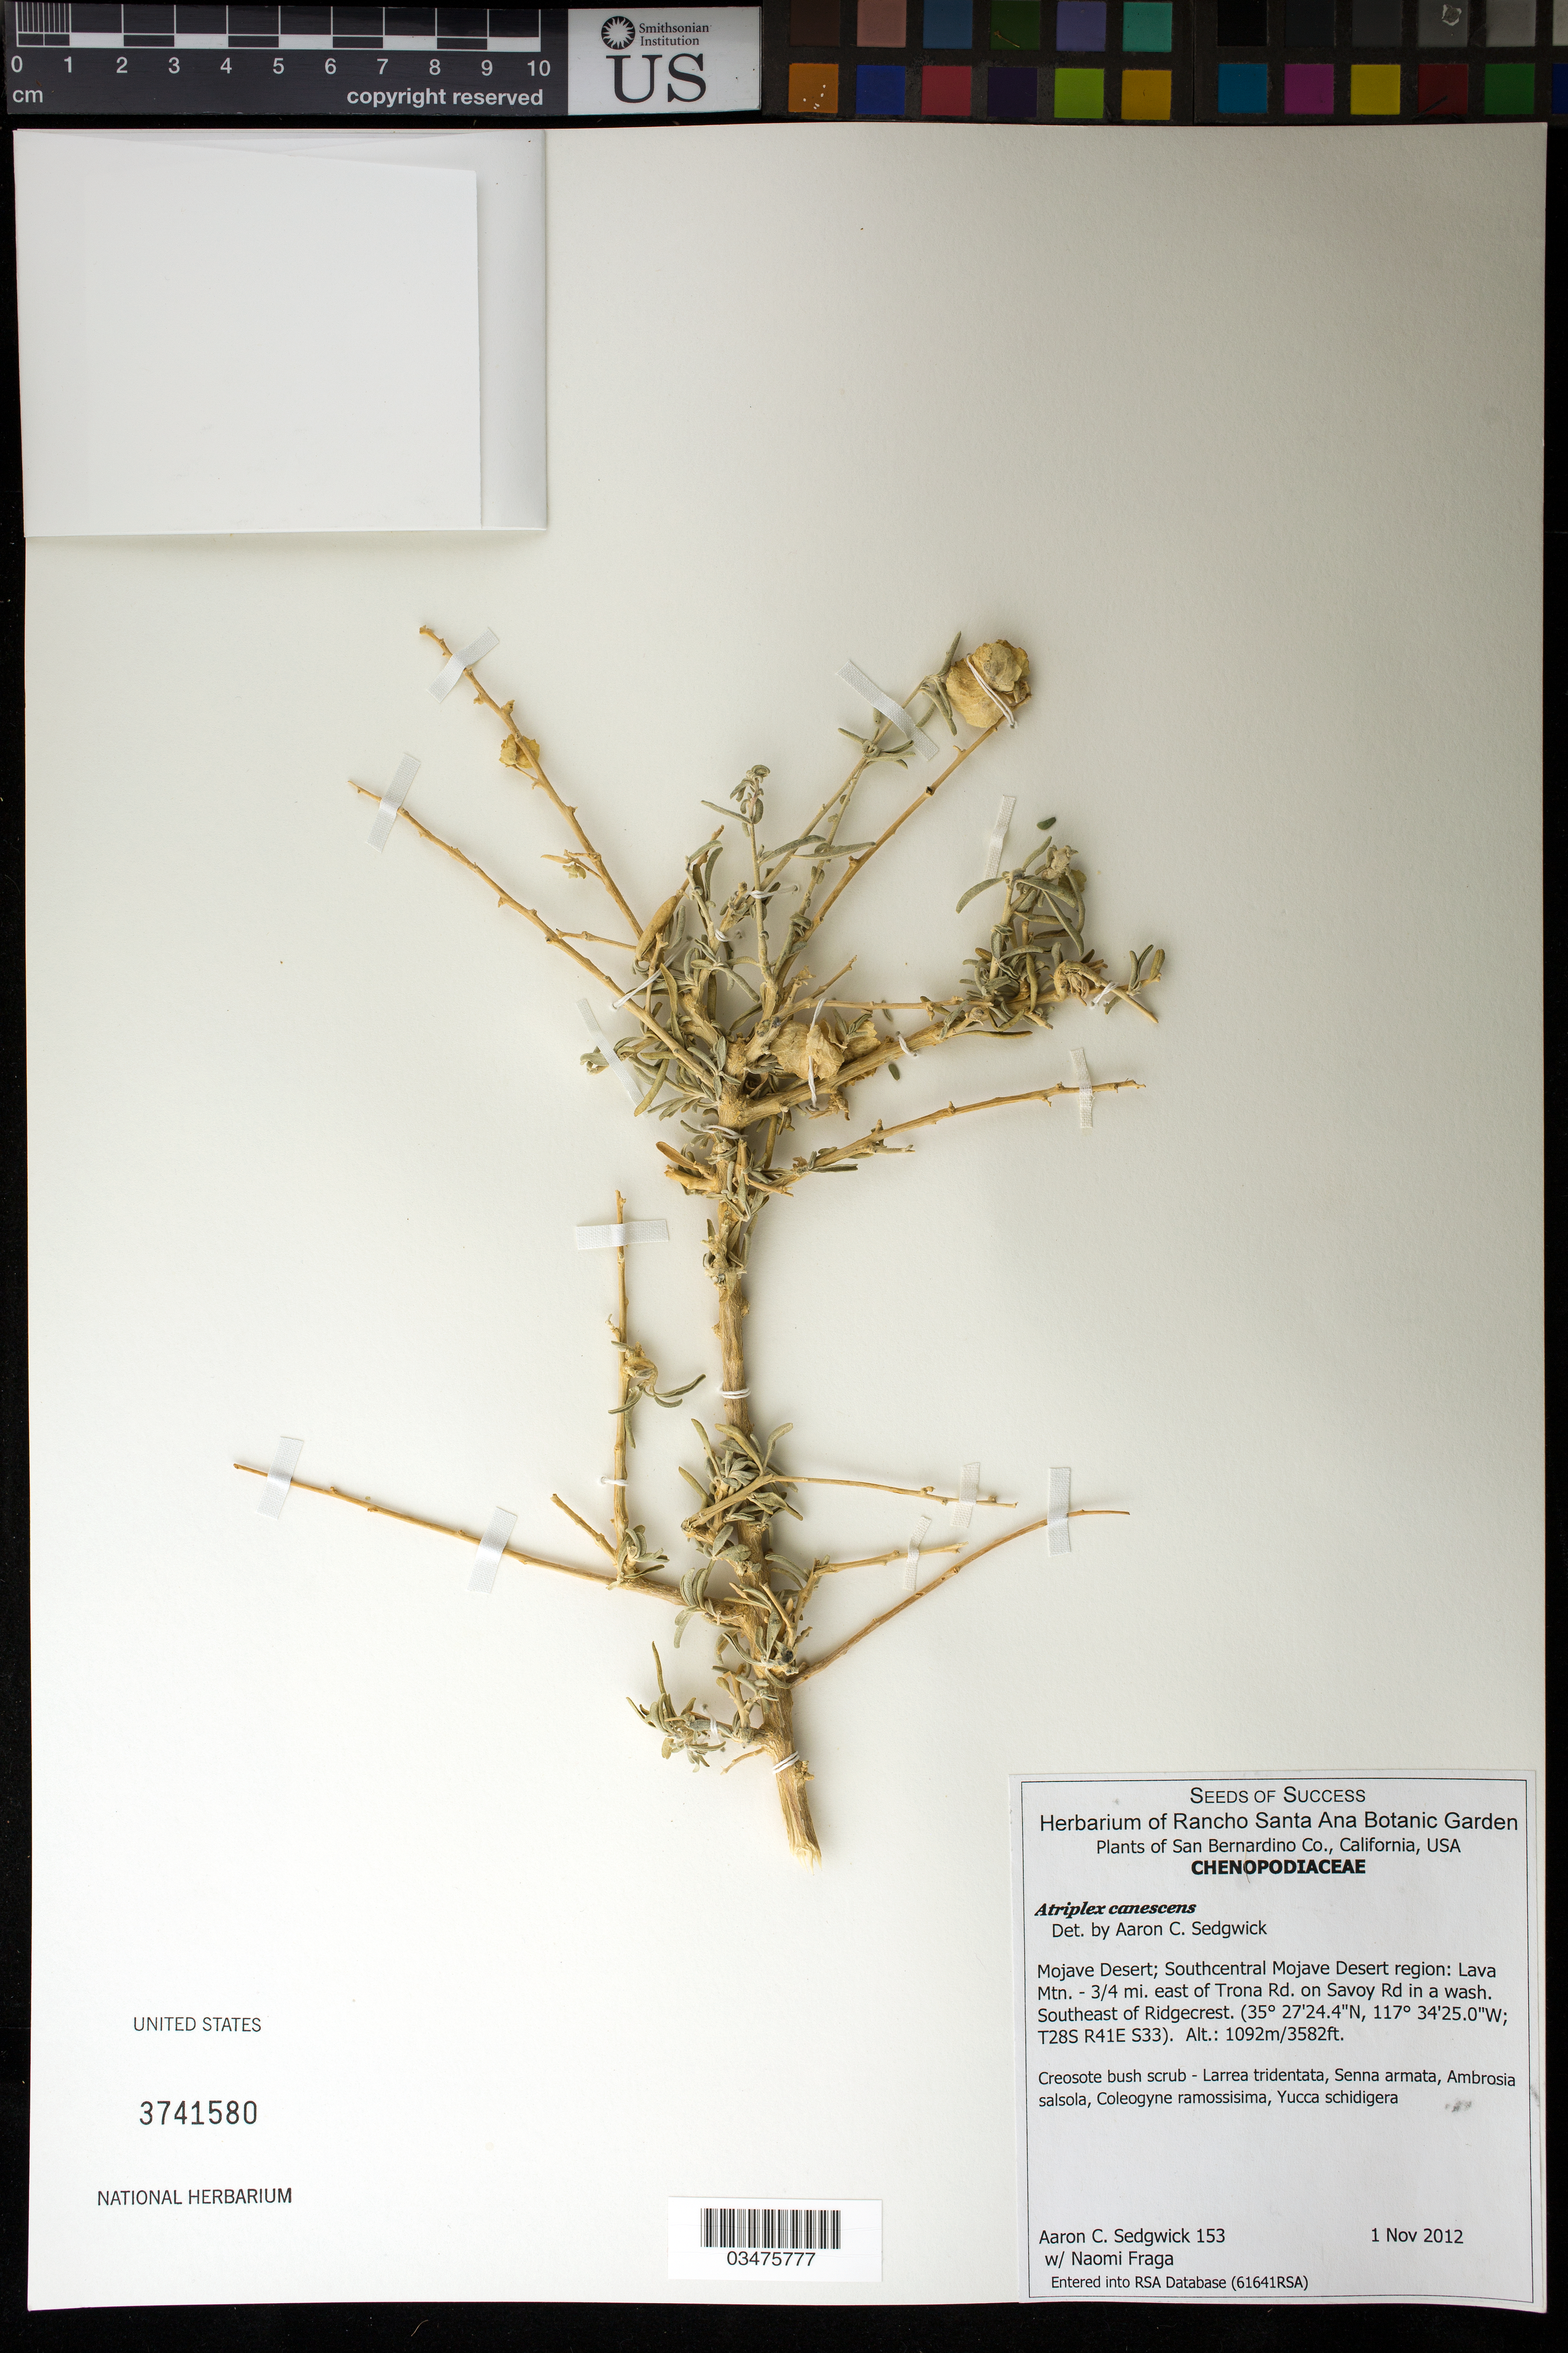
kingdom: Plantae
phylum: Tracheophyta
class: Magnoliopsida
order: Caryophyllales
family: Amaranthaceae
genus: Atriplex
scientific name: Atriplex canescens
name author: (Pursh) Nutt.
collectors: A. Sedgwick & N. Fraga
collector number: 153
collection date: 2012-11-01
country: United States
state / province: California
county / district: San Bernardino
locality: Southcentral Mojave Desert, Lava Mtn, 3/4 mi. E of Trona Rd. on Savoy Rd. in a wash. SE of Ridgecrest.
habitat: Creosote bush scrub.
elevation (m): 1092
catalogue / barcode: US 3741580